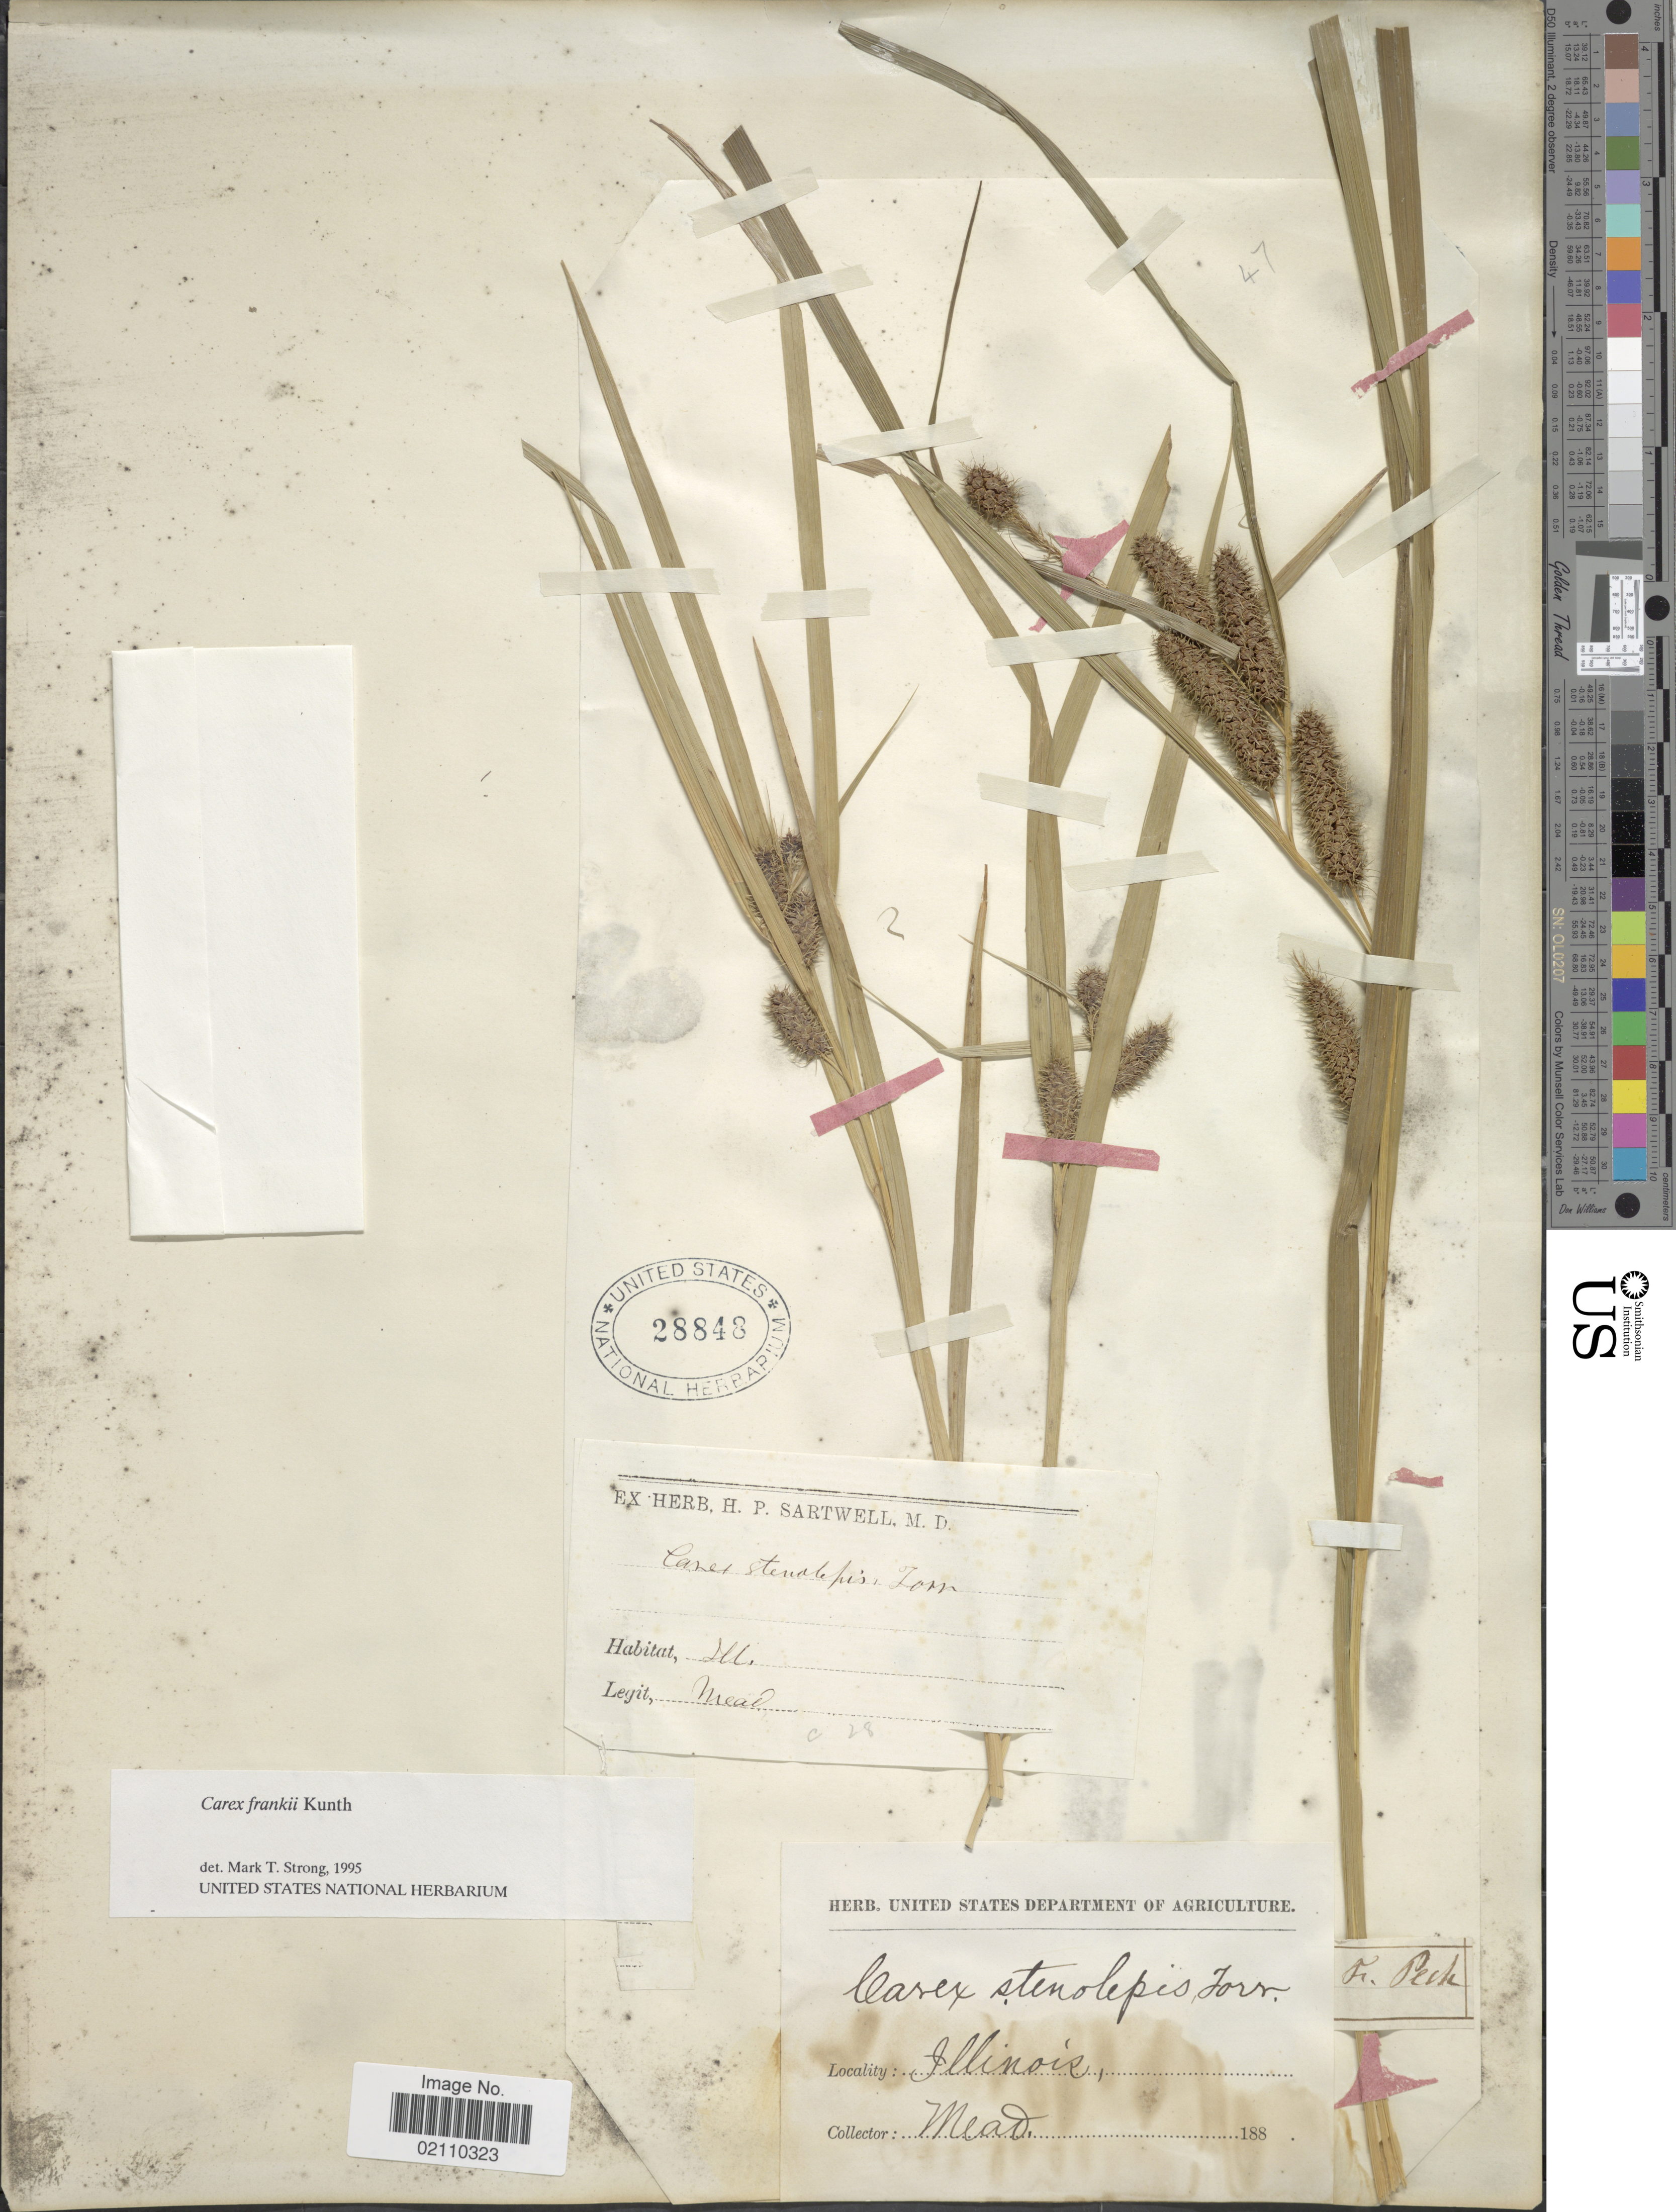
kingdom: Plantae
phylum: Tracheophyta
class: Liliopsida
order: Poales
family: Cyperaceae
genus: Carex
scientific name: Carex frankii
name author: Kunth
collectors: -. Mead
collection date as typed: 188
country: United States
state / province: Illinois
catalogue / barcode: US 28848